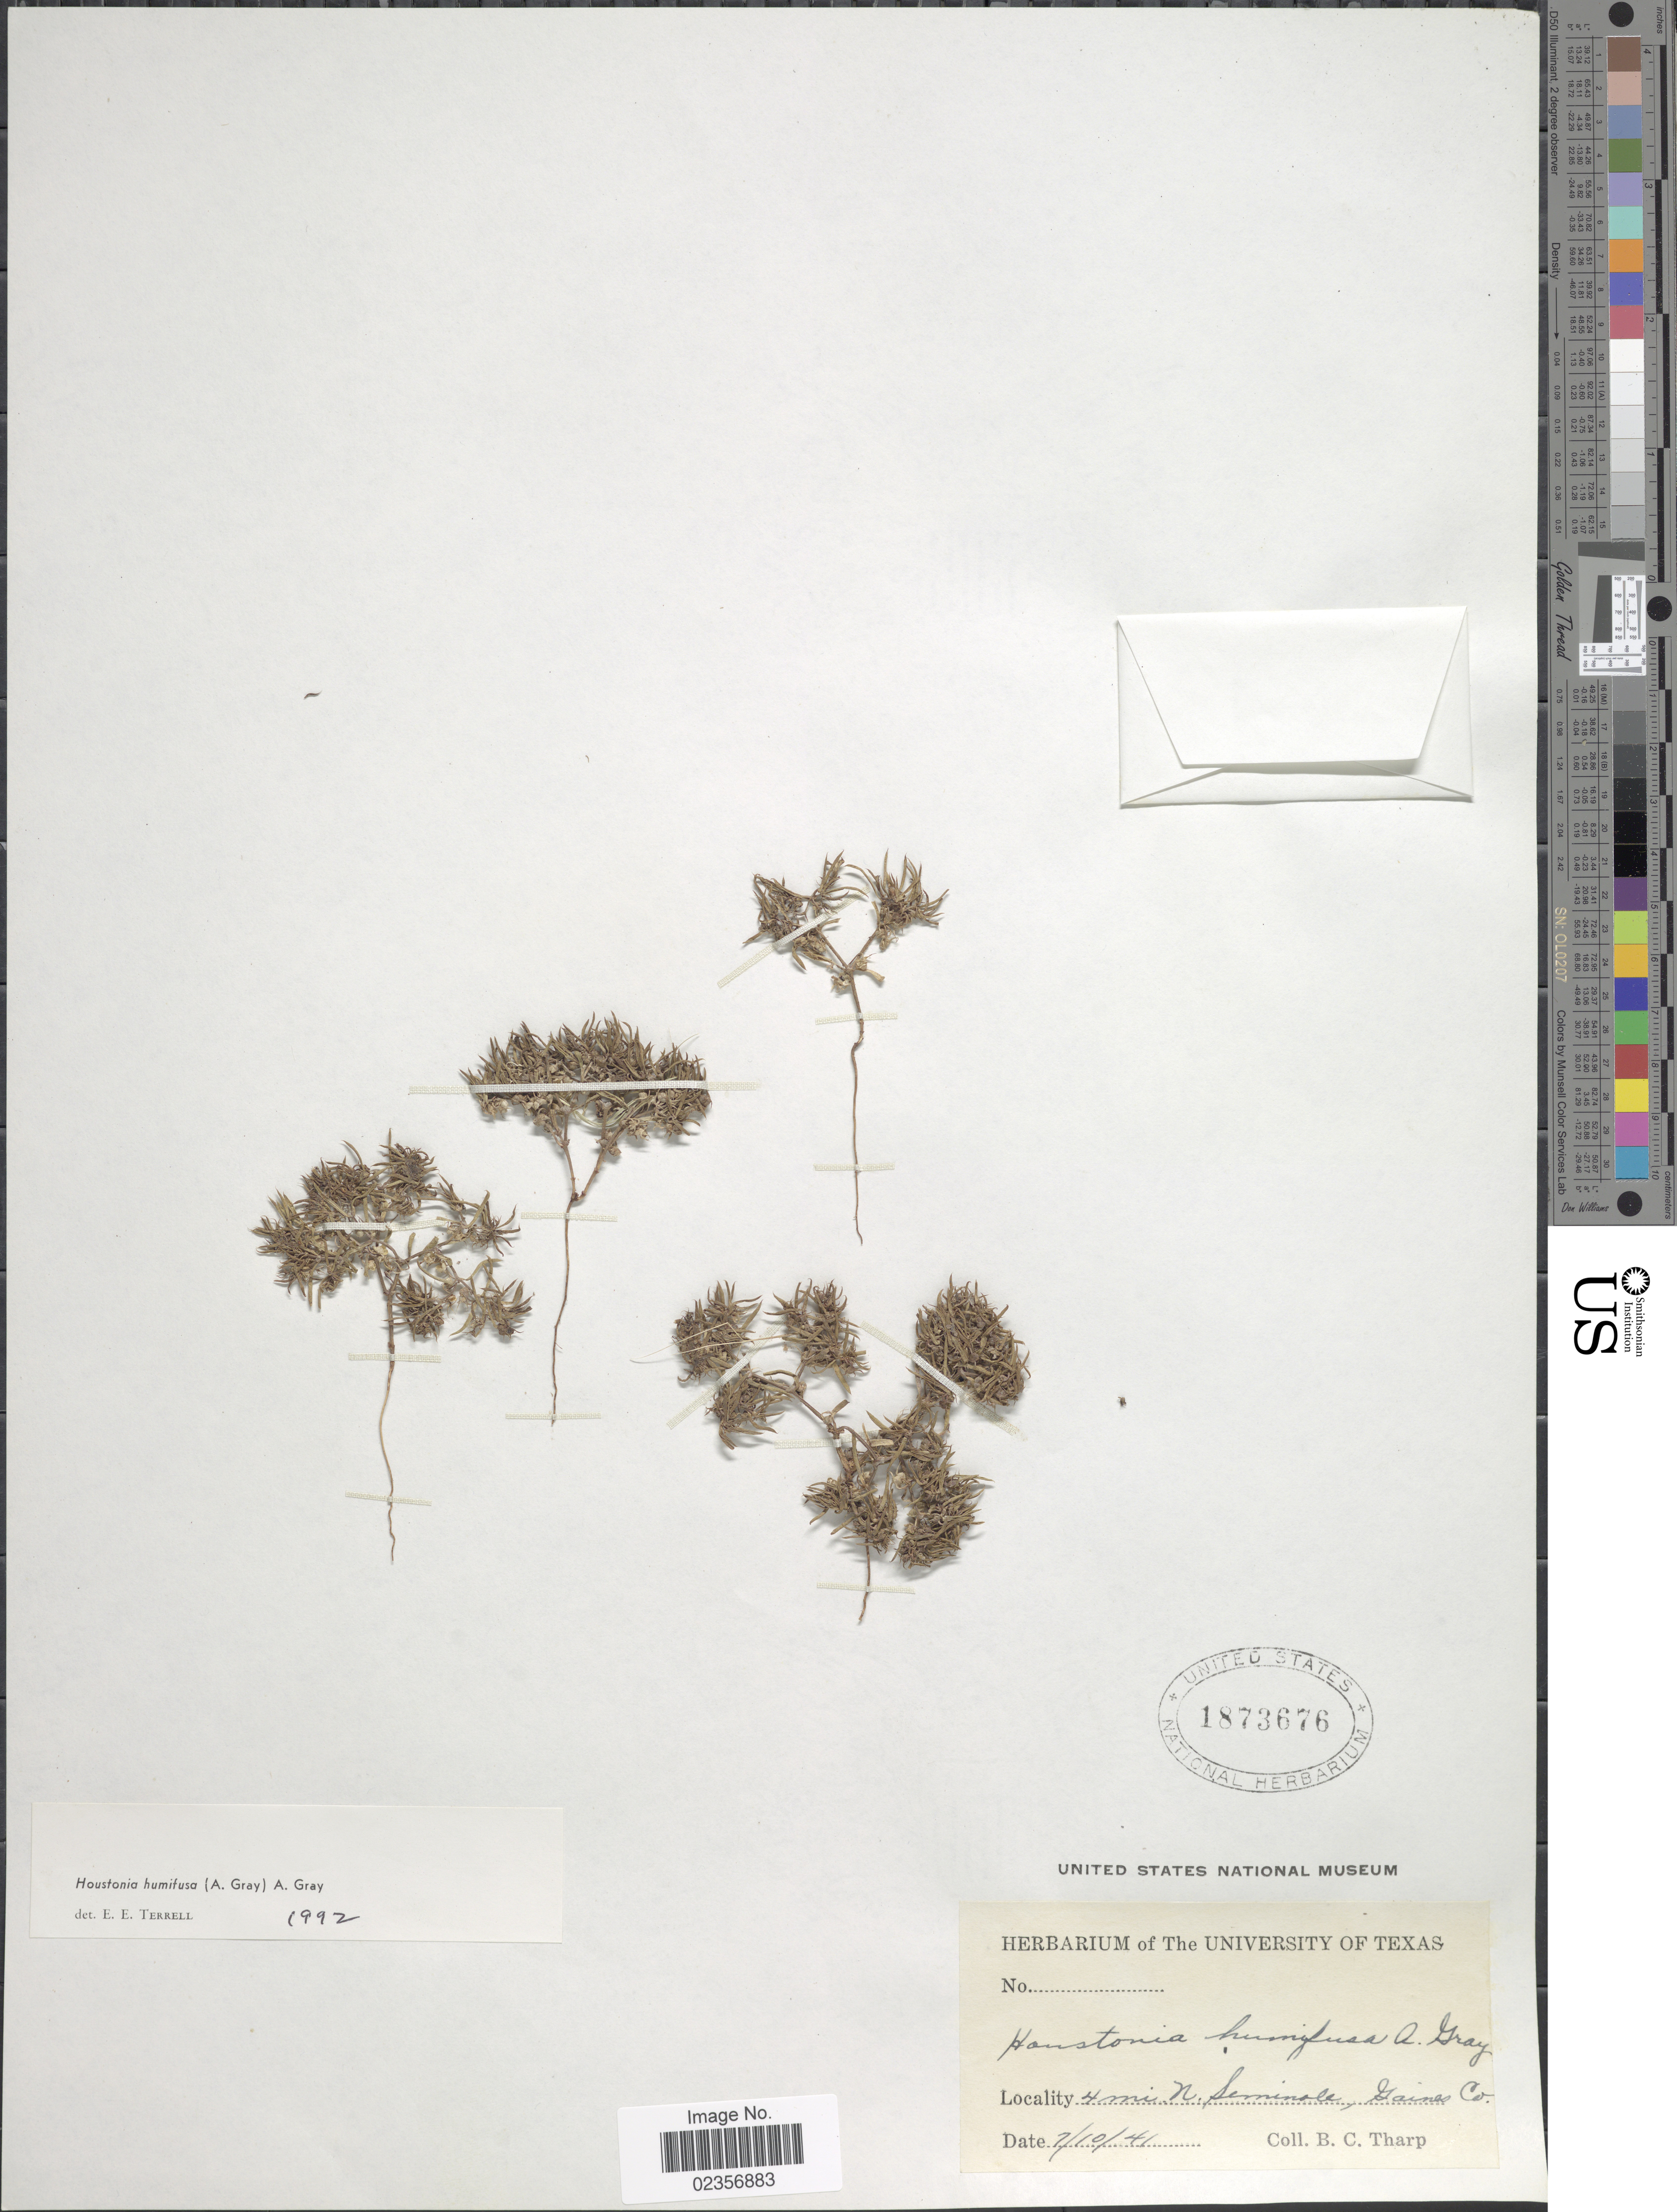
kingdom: Plantae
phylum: Tracheophyta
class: Magnoliopsida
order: Gentianales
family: Rubiaceae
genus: Houstonia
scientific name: Houstonia humifusa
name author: (A. Gray) A. Gray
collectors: B. C. Tharp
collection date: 1941-07-10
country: United States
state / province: Texas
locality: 4 mi N. Seminole, Gaines Co.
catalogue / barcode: US 1873676